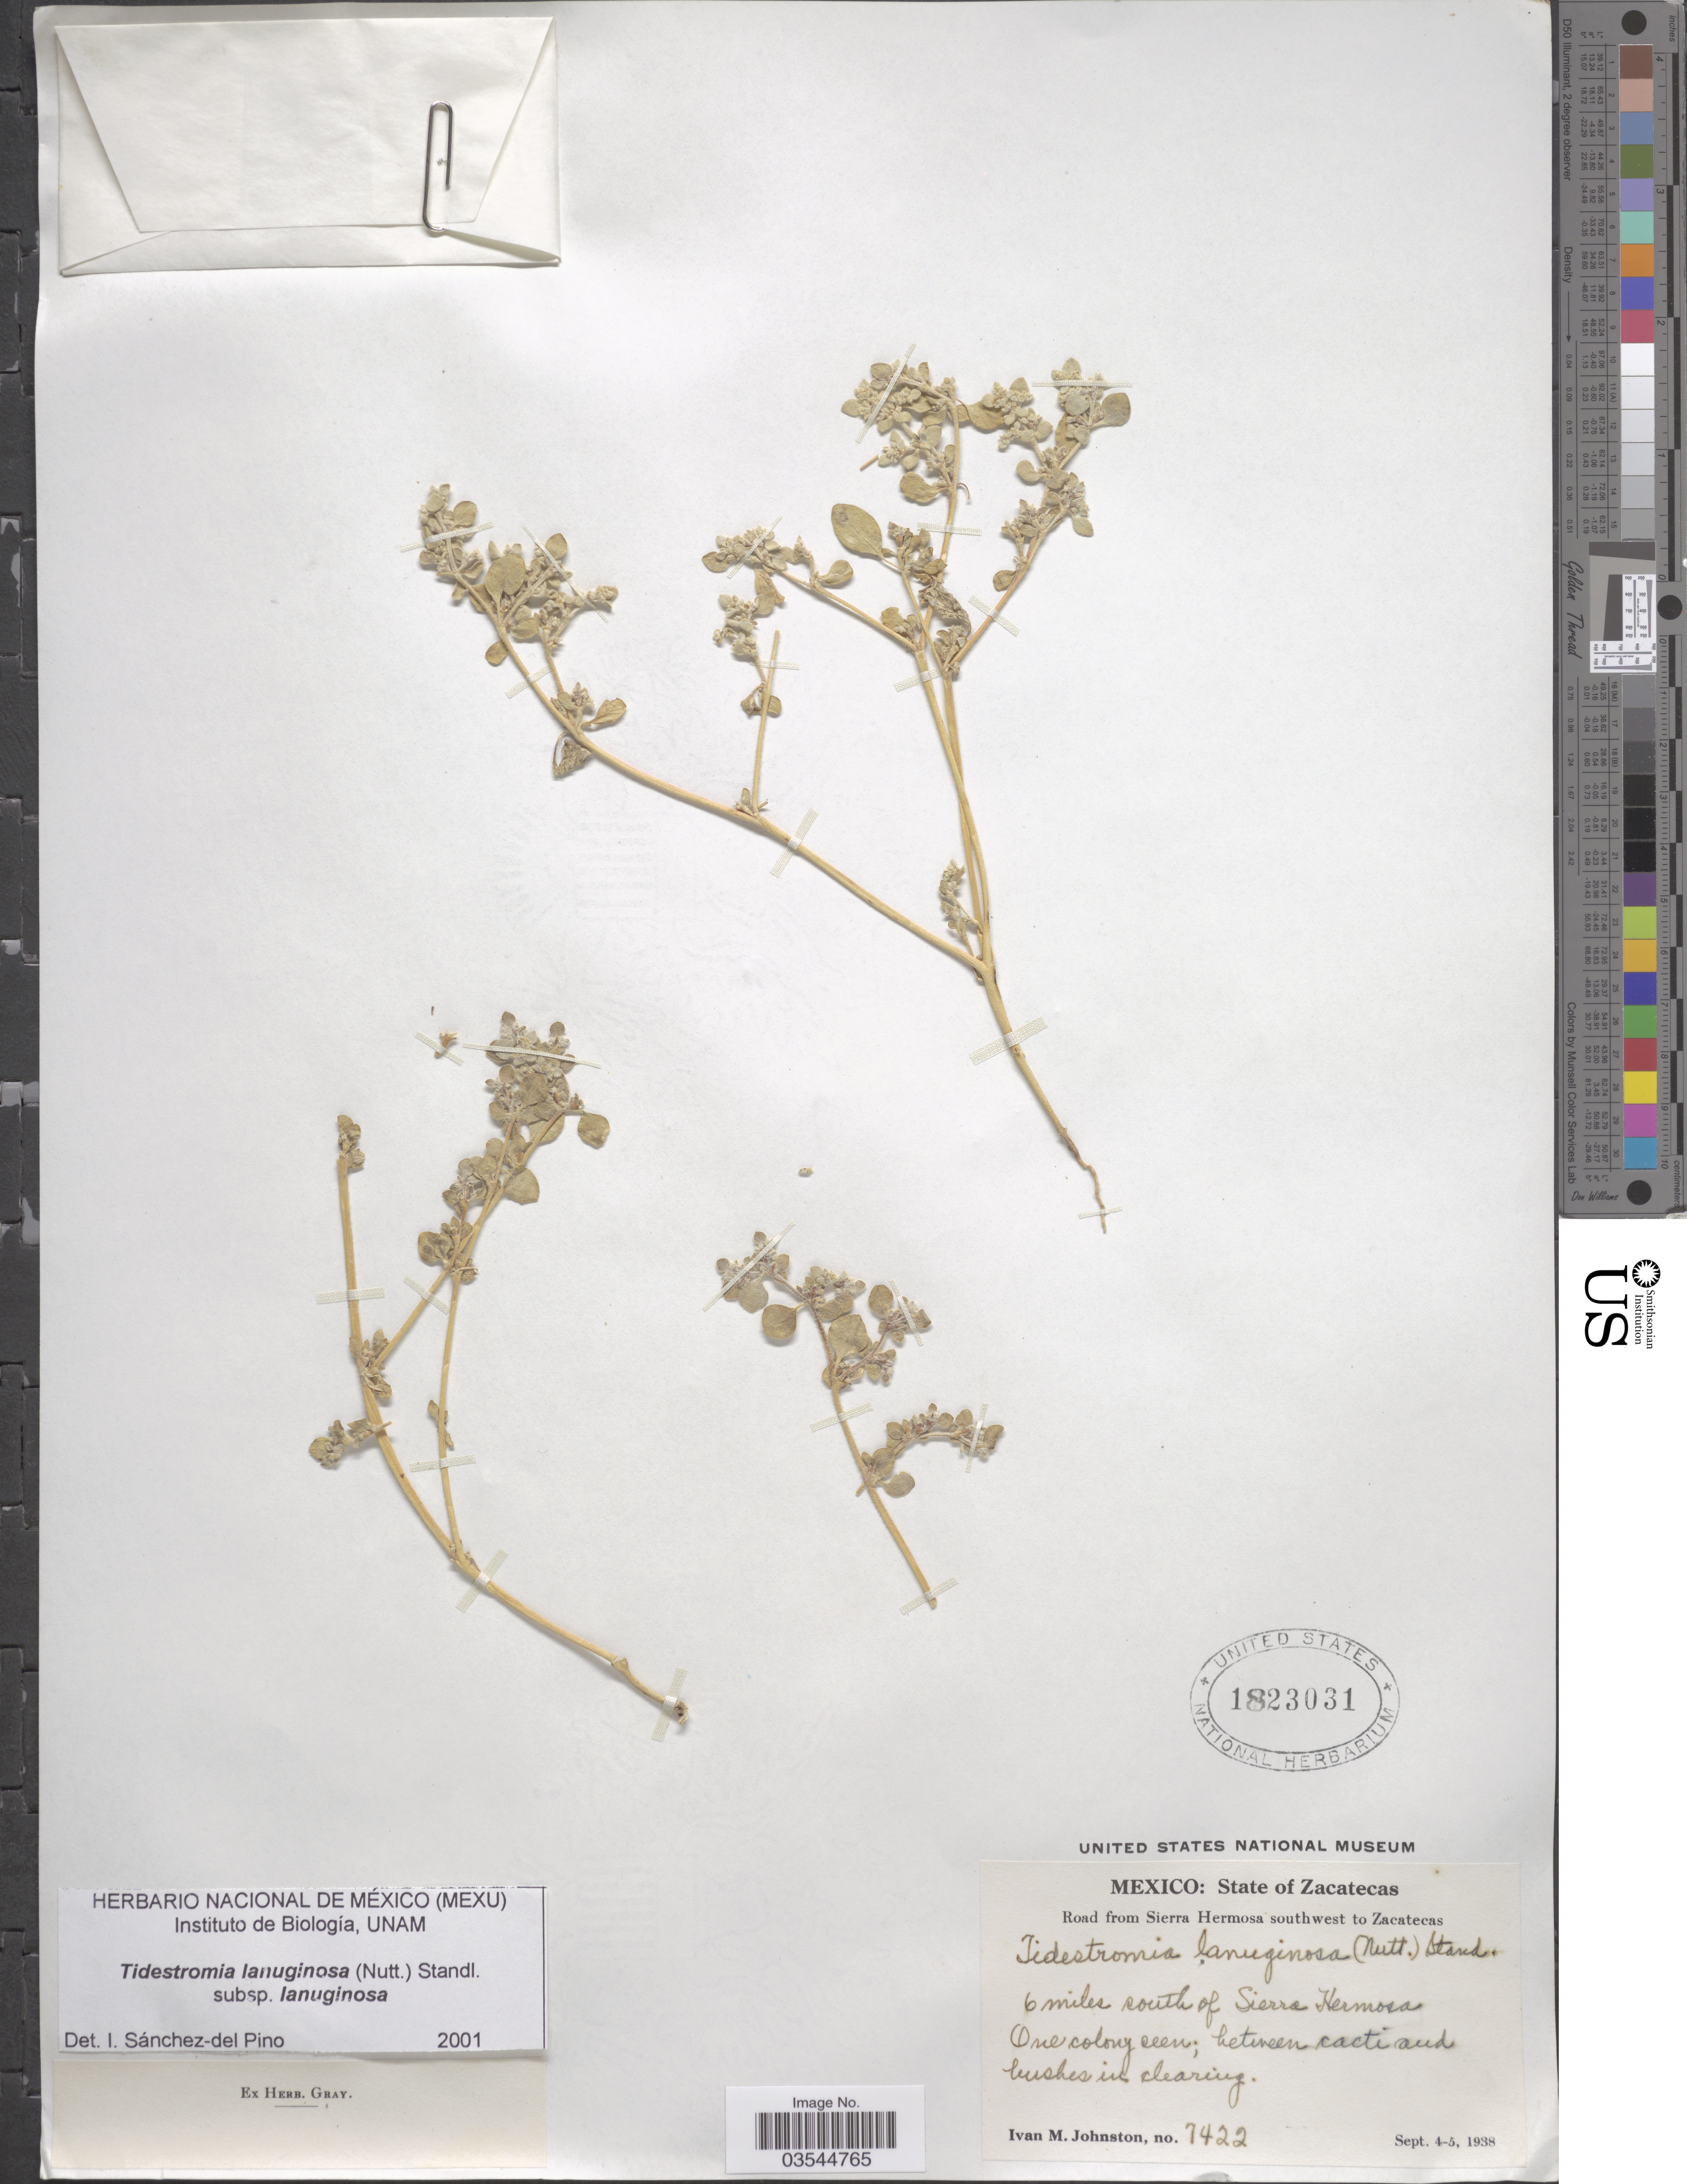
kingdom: Plantae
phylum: Tracheophyta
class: Magnoliopsida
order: Caryophyllales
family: Amaranthaceae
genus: Tidestromia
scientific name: Tidestromia lanuginosa subsp. lanuginosa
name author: (Nutt.) Standl.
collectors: I.M. Johnston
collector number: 7422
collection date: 1938-09-04/1938-09-05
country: Mexico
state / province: Zacatecas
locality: Road from Sierra Hermosa southwest to Zacatecas. 6 miles south of Sierra Hermosa.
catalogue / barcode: US 1823031